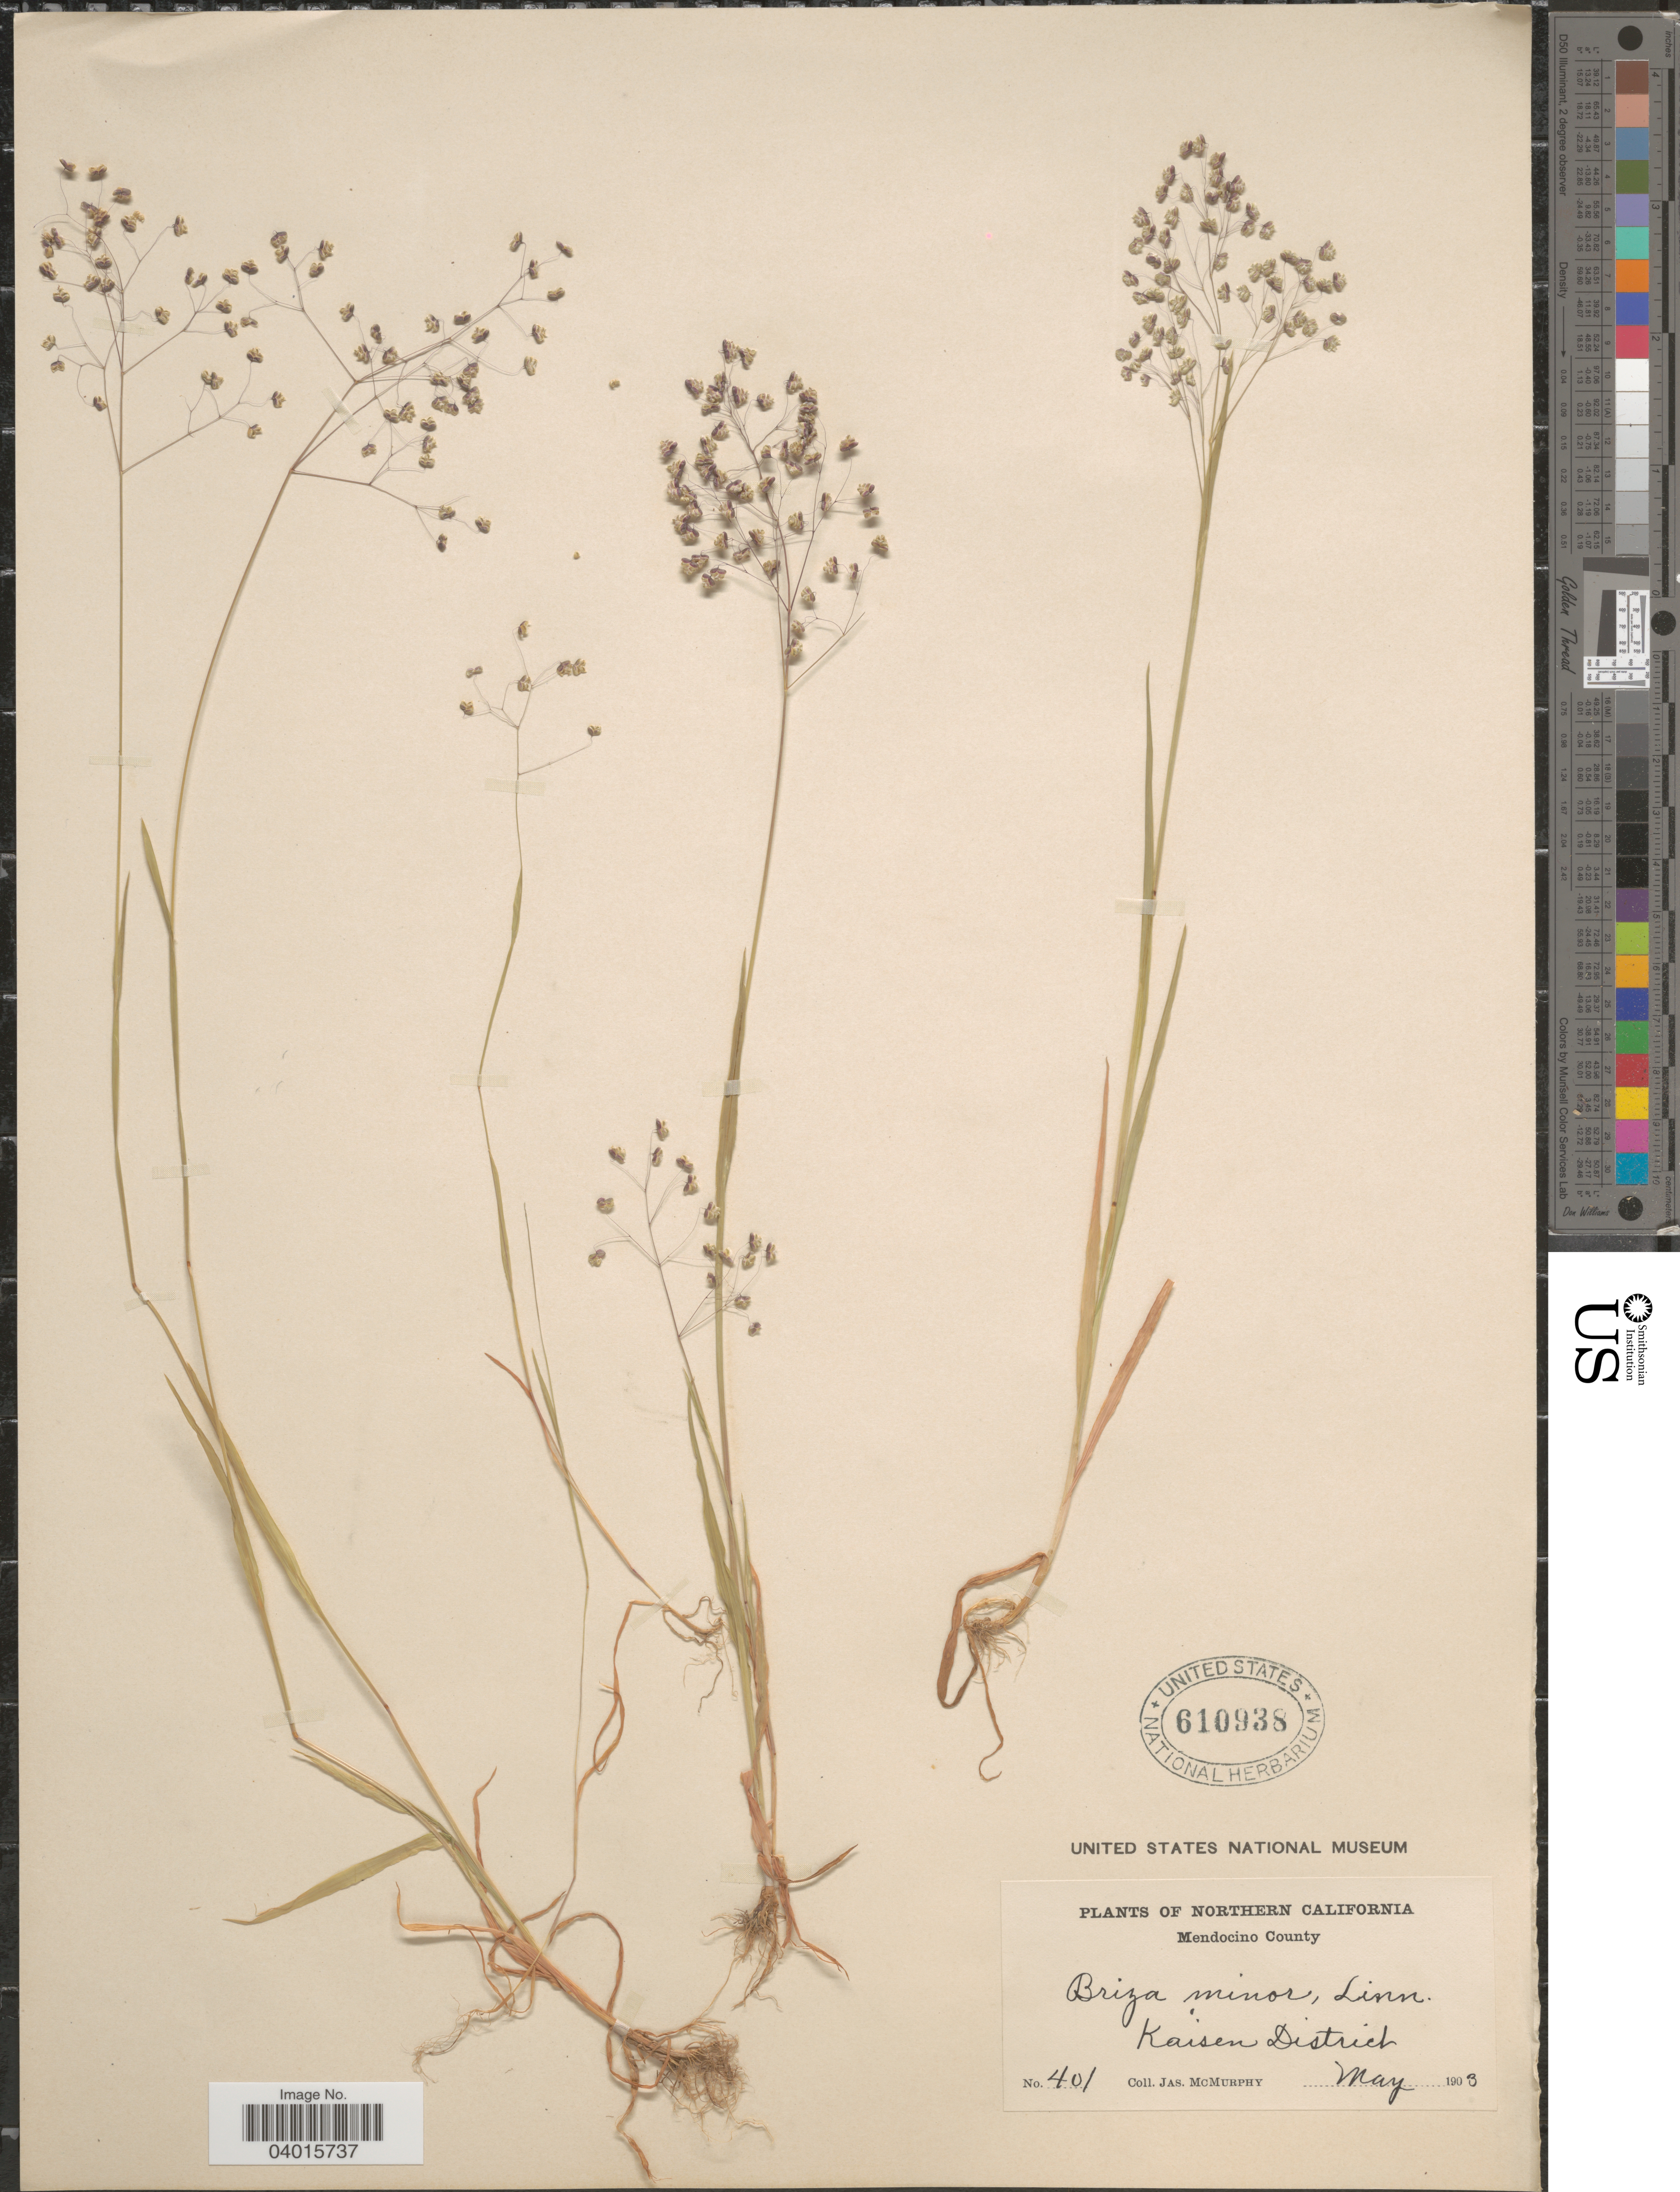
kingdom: Plantae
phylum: Tracheophyta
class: Liliopsida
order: Poales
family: Poaceae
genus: Briza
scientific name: Briza minor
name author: L.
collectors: J. McMurphy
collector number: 401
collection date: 1903-05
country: United States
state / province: California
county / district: Mendocino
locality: Northern California. Mendocino County. Kaisen District.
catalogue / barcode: US 610938